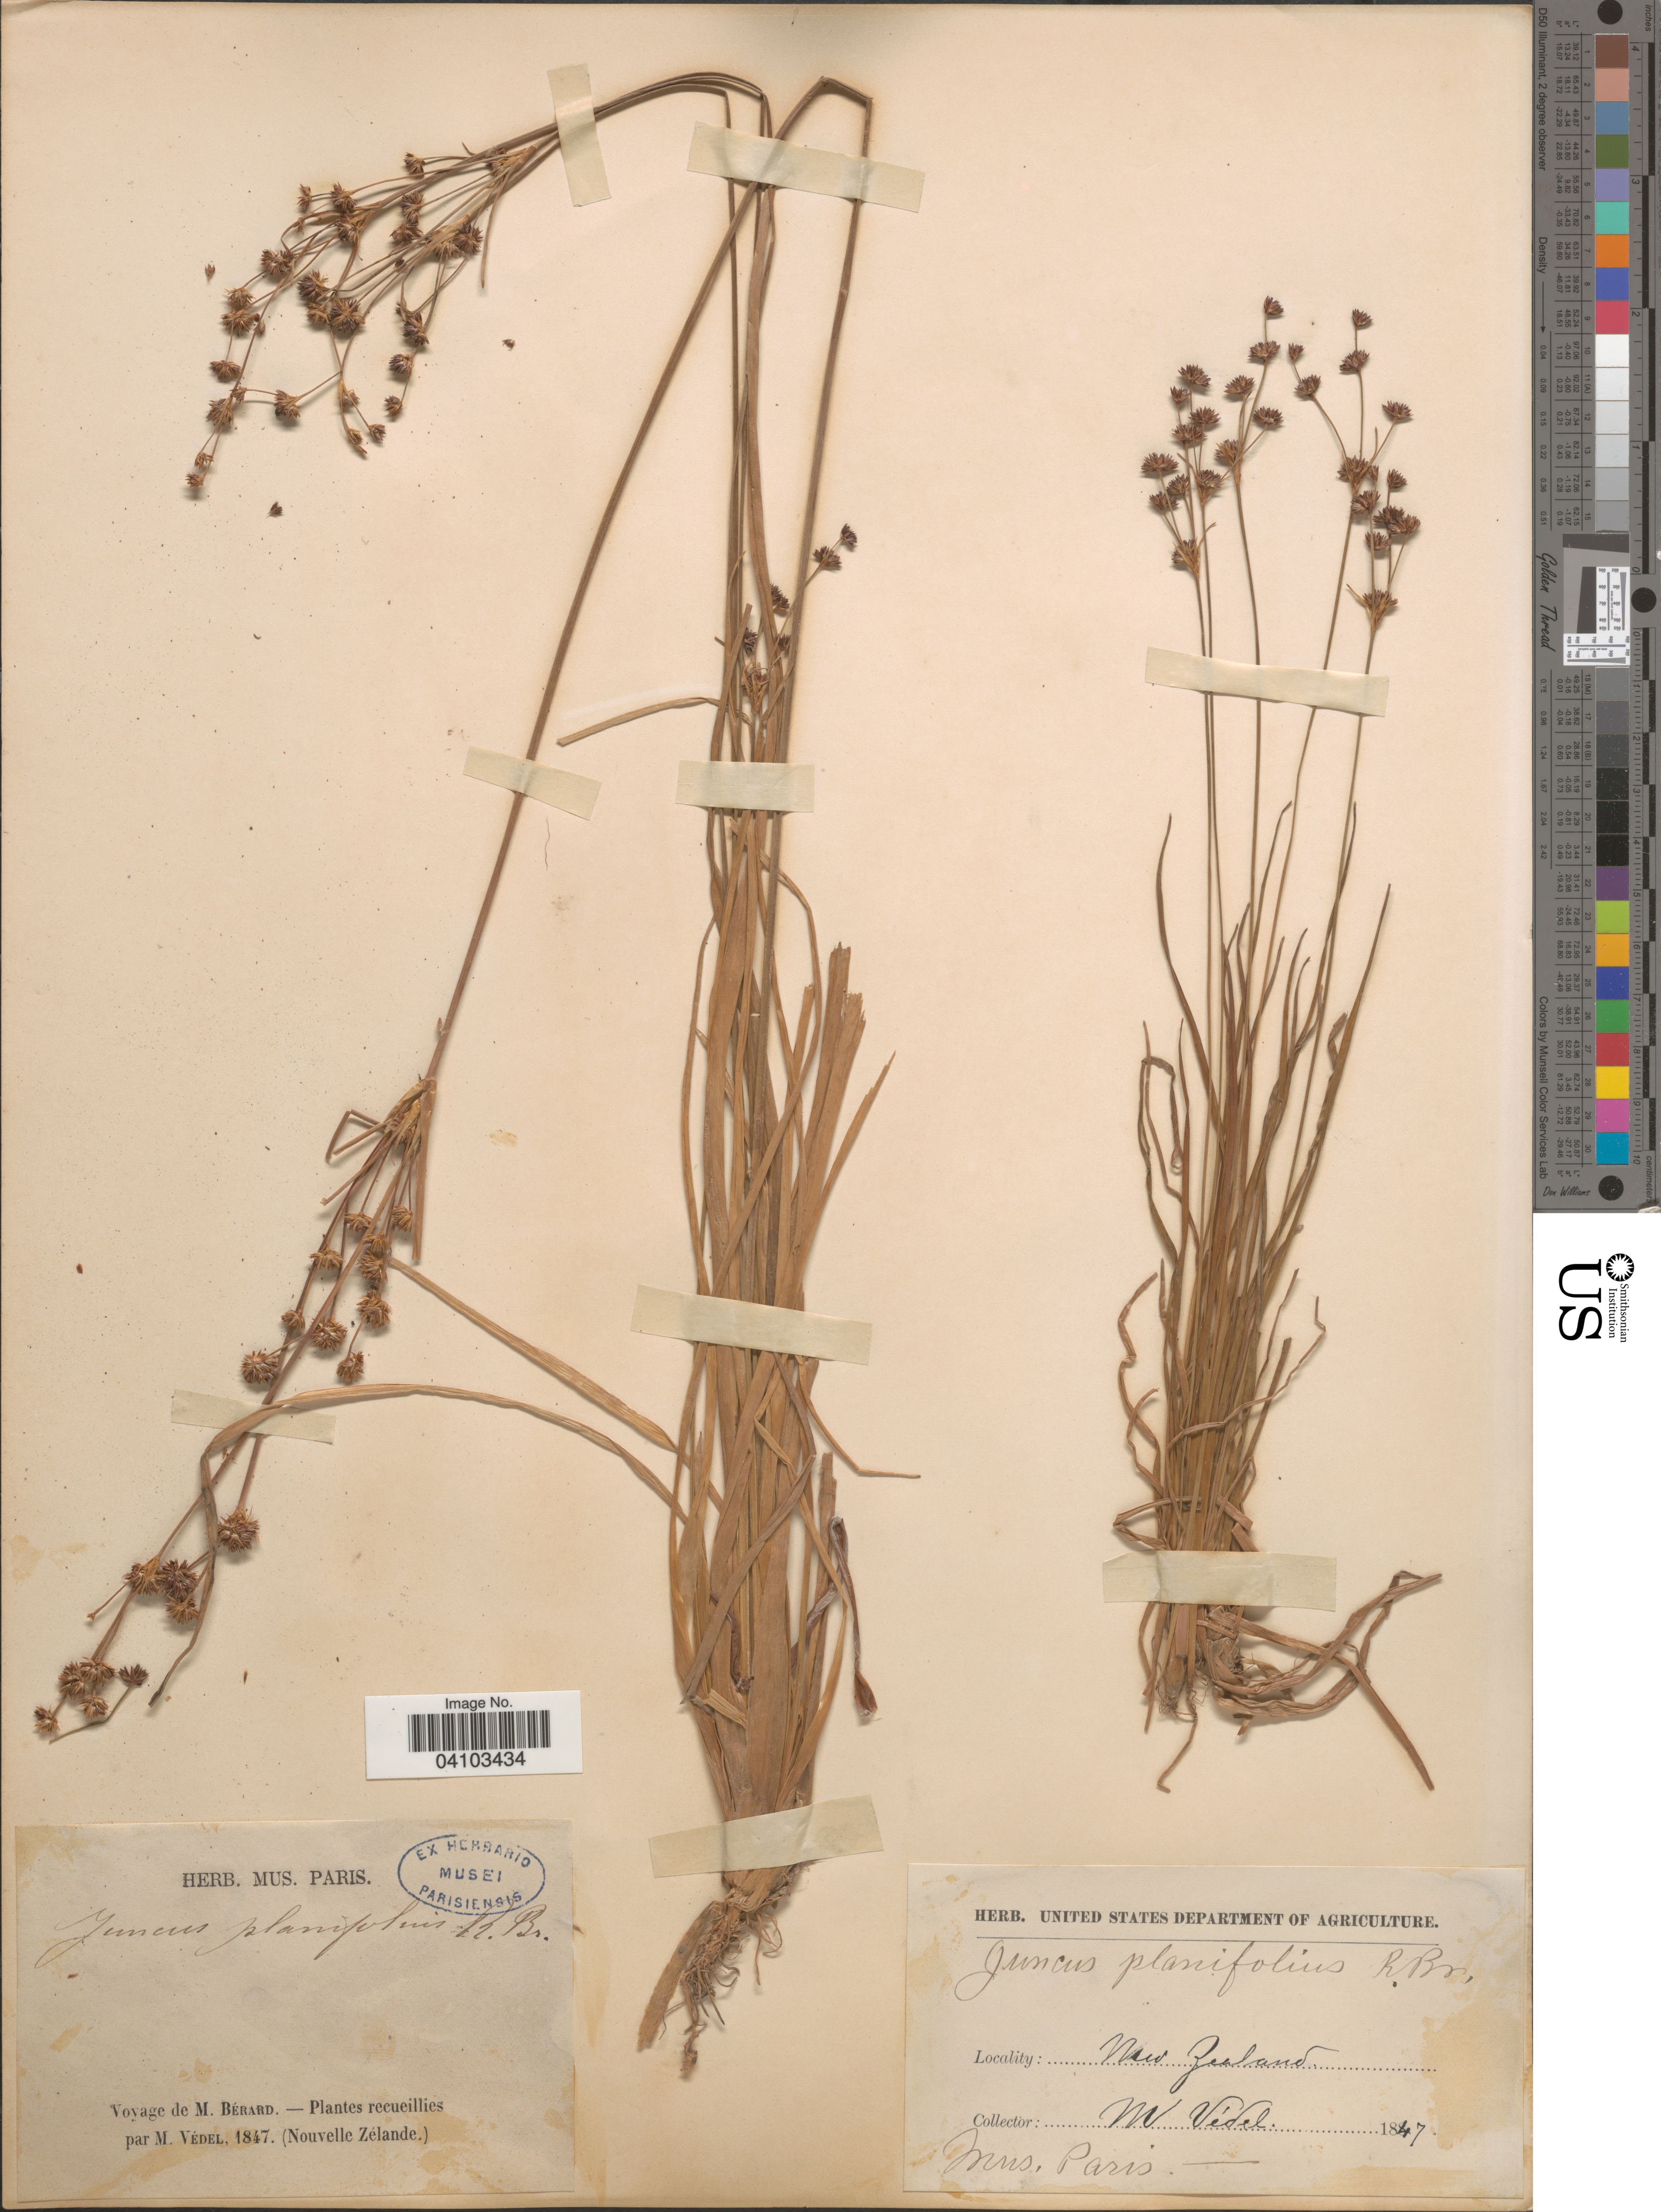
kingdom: Plantae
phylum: Tracheophyta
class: Liliopsida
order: Poales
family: Juncaceae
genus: Juncus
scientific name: Juncus planifolius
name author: R. Br.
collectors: M. Védel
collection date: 1847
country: New Zealand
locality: Voyage de M. Bérard.